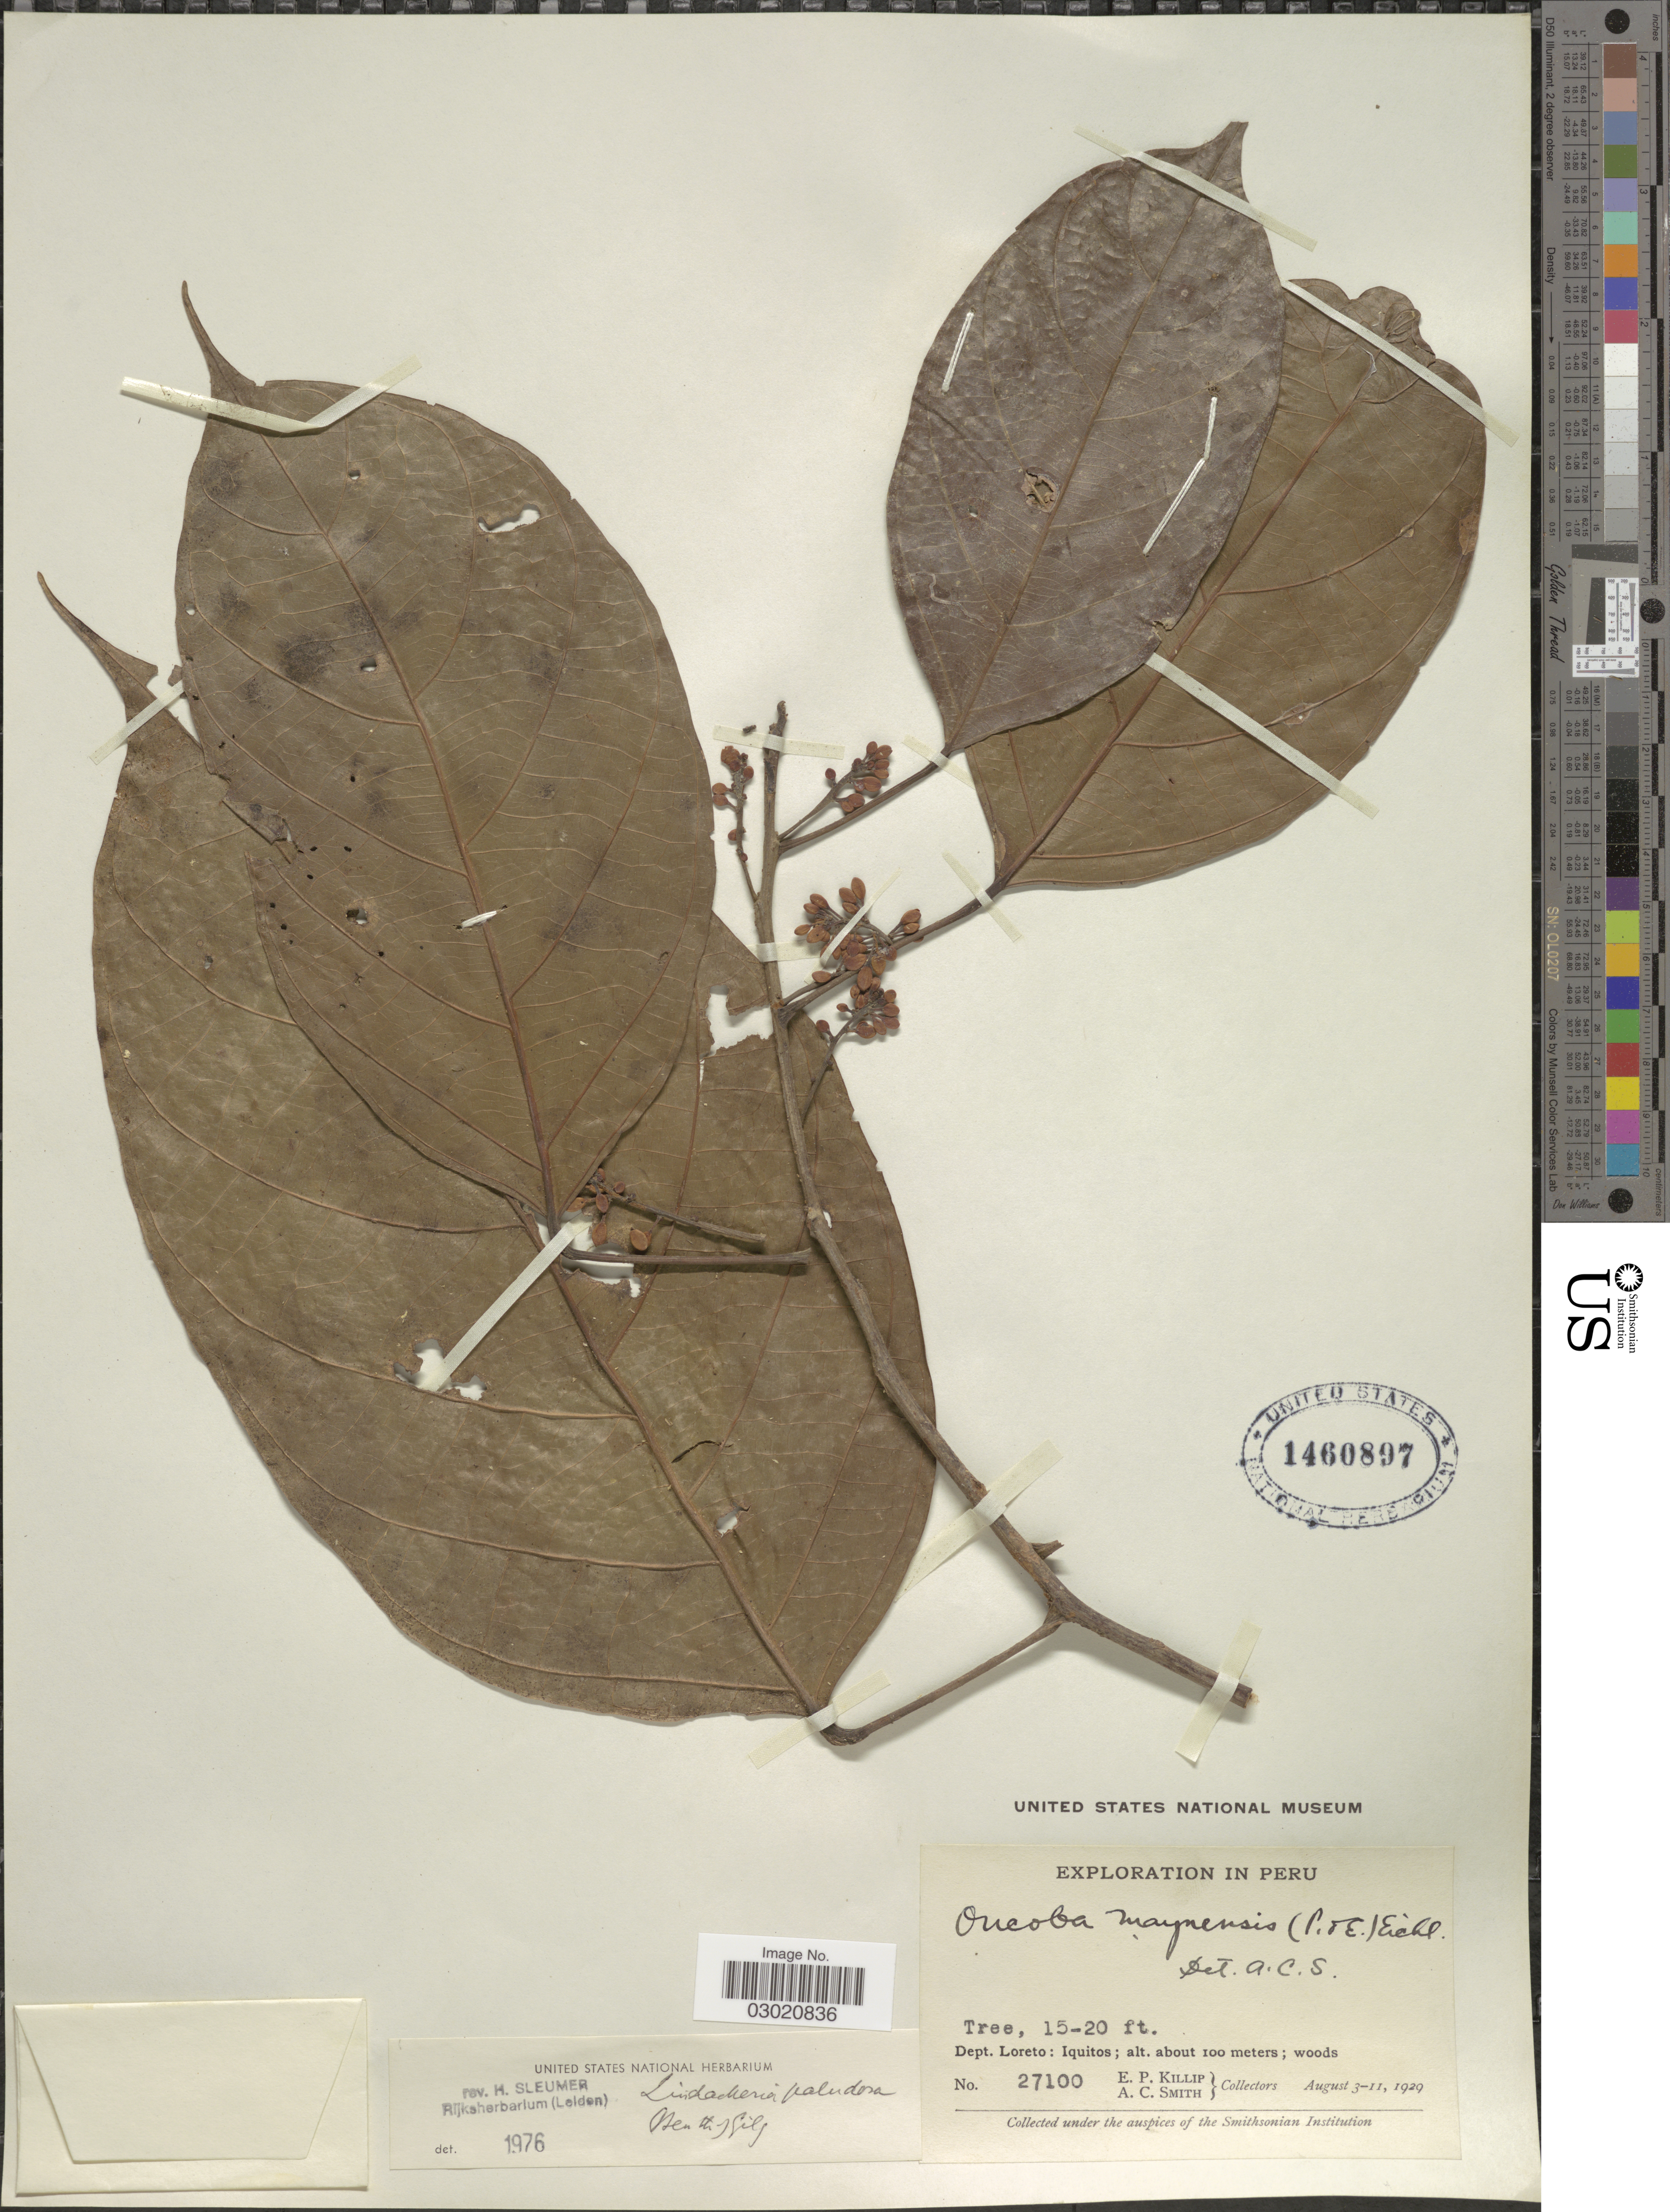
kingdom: Plantae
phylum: Tracheophyta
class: Magnoliopsida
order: Malpighiales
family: Achariaceae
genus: Lindackeria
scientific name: Lindackeria paludosa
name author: (Benth.) Gilg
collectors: E. P. Killip & A. C. Smith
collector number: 27100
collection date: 1929-08-03/1929-08-11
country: Peru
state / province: Loreto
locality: Dept. Loreto: Iquitos.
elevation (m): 100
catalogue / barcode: US 1460897